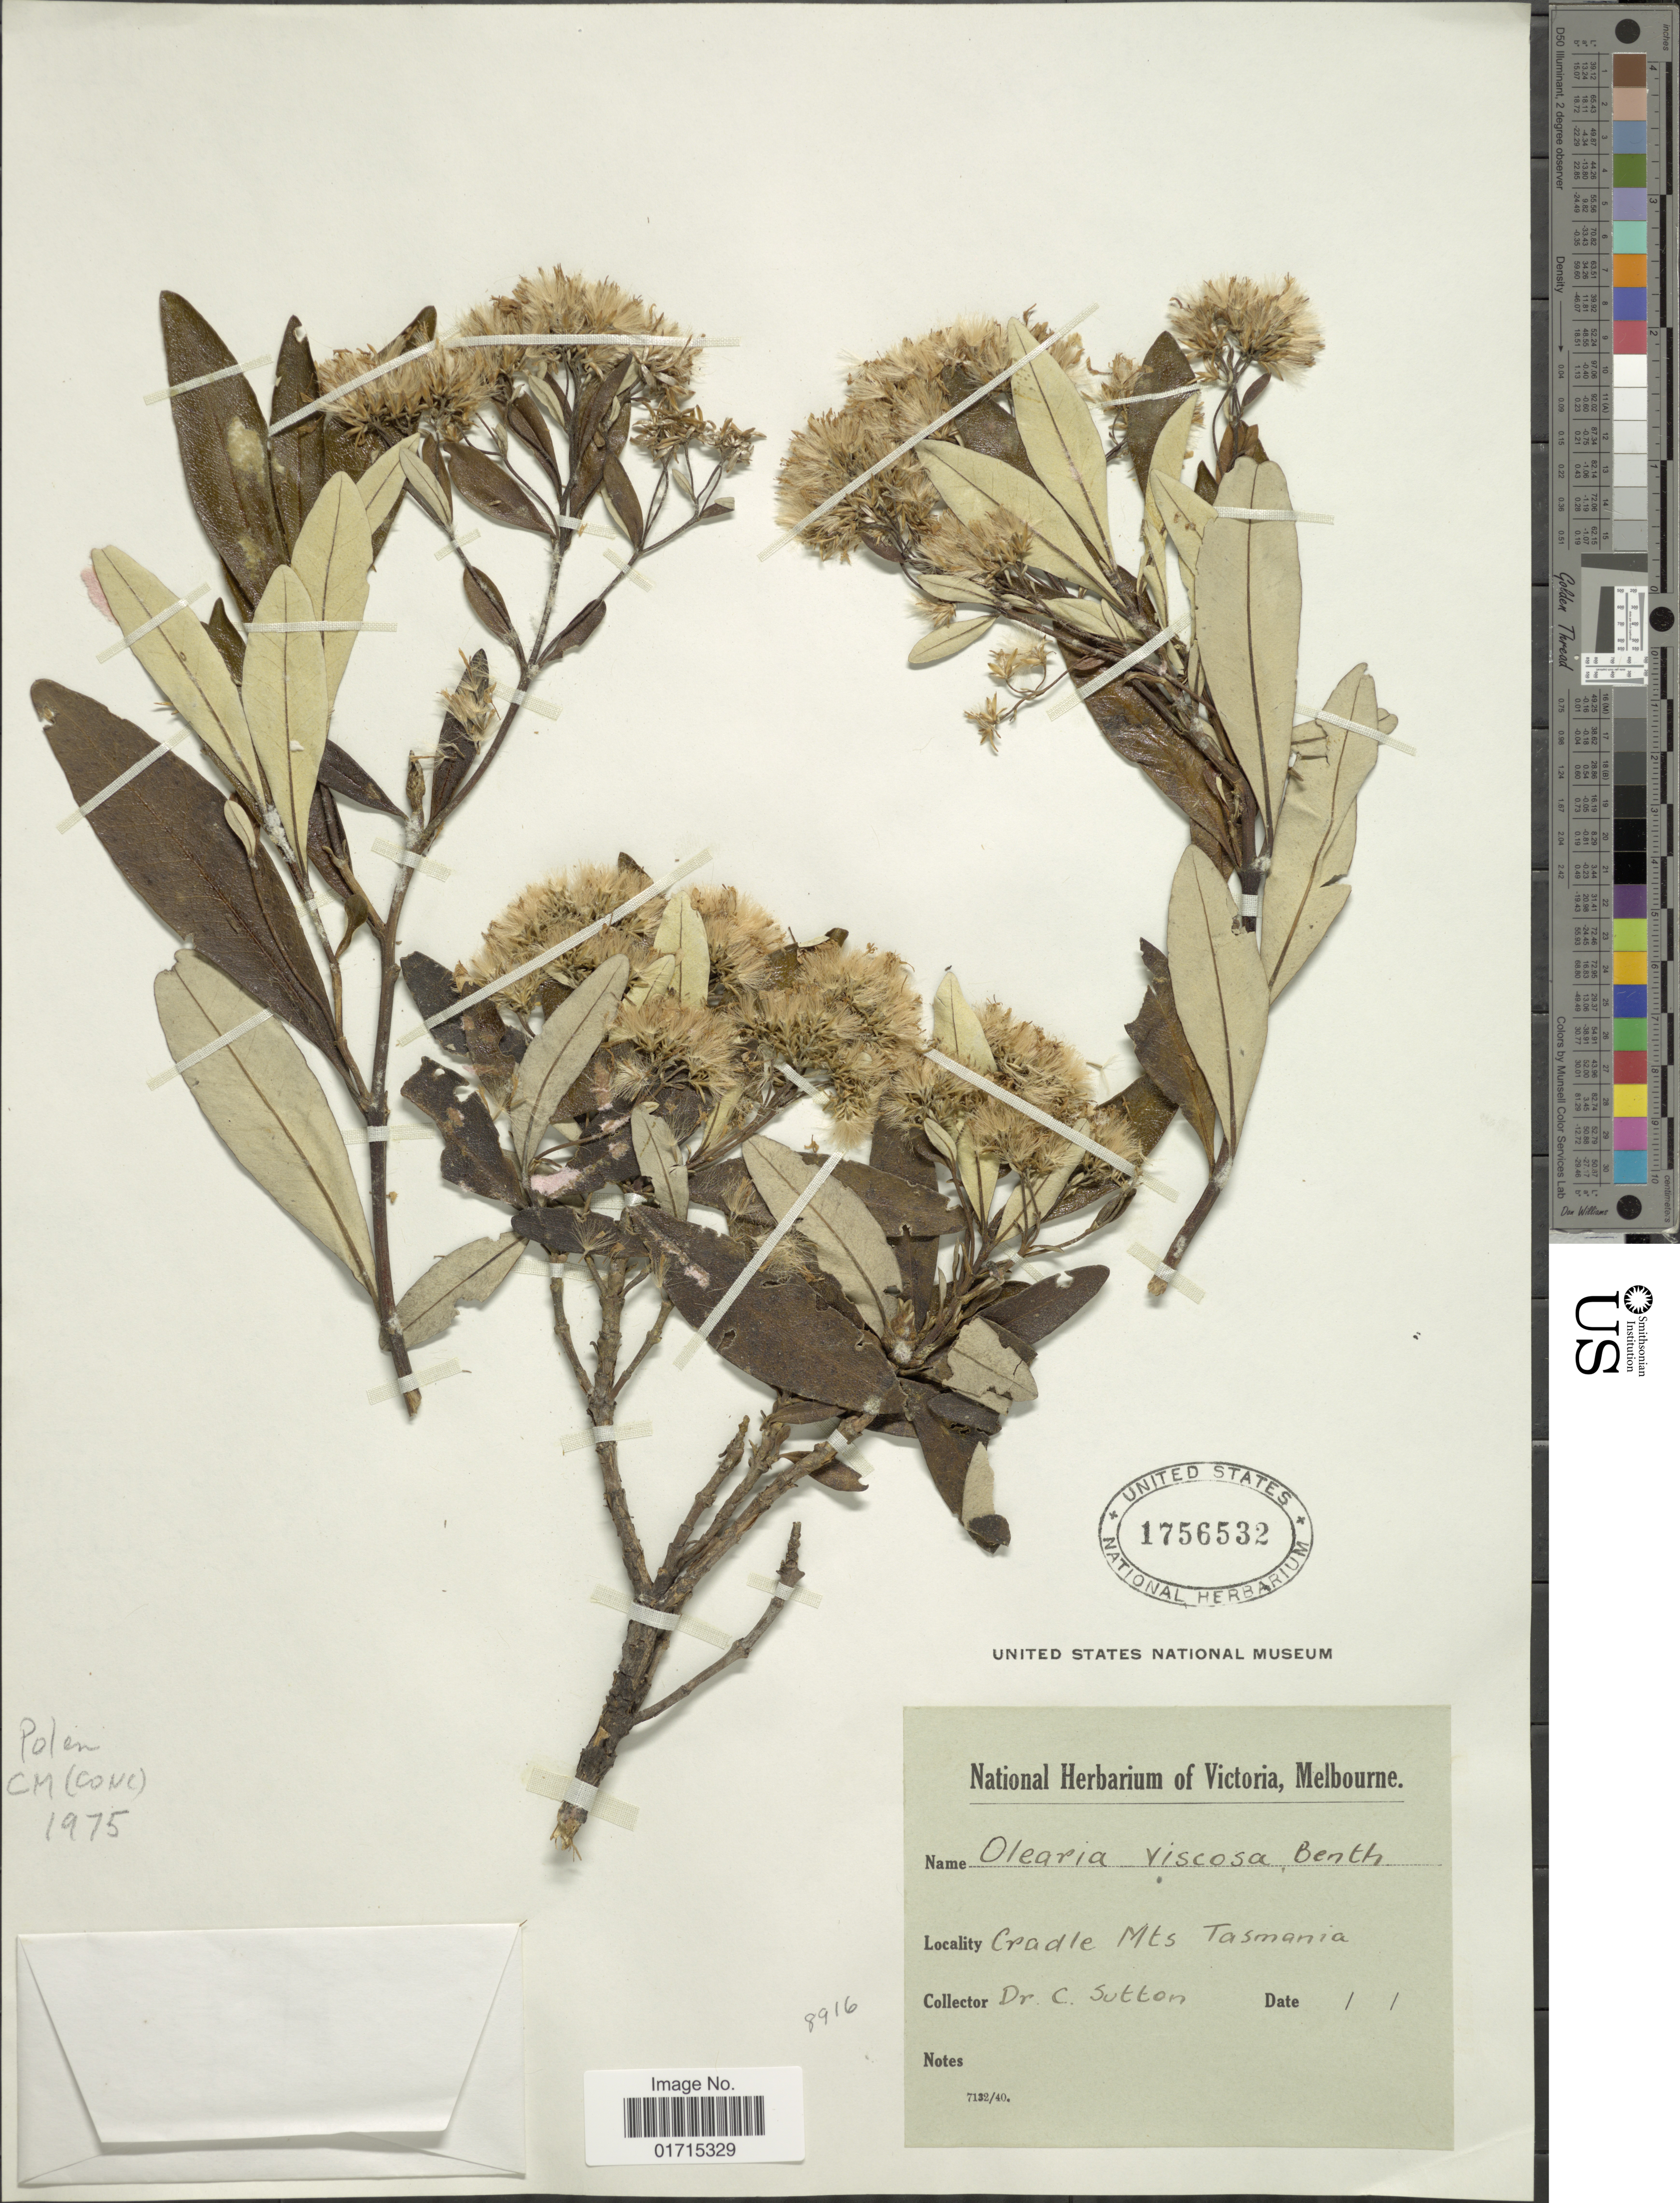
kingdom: Plantae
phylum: Tracheophyta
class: Magnoliopsida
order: Asterales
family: Asteraceae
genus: Olearia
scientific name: Olearia viscosa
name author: (Labill.) Benth.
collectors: C. Sutton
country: Australia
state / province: Tasmania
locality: Cradle Mts Tasmania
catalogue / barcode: US 1756532